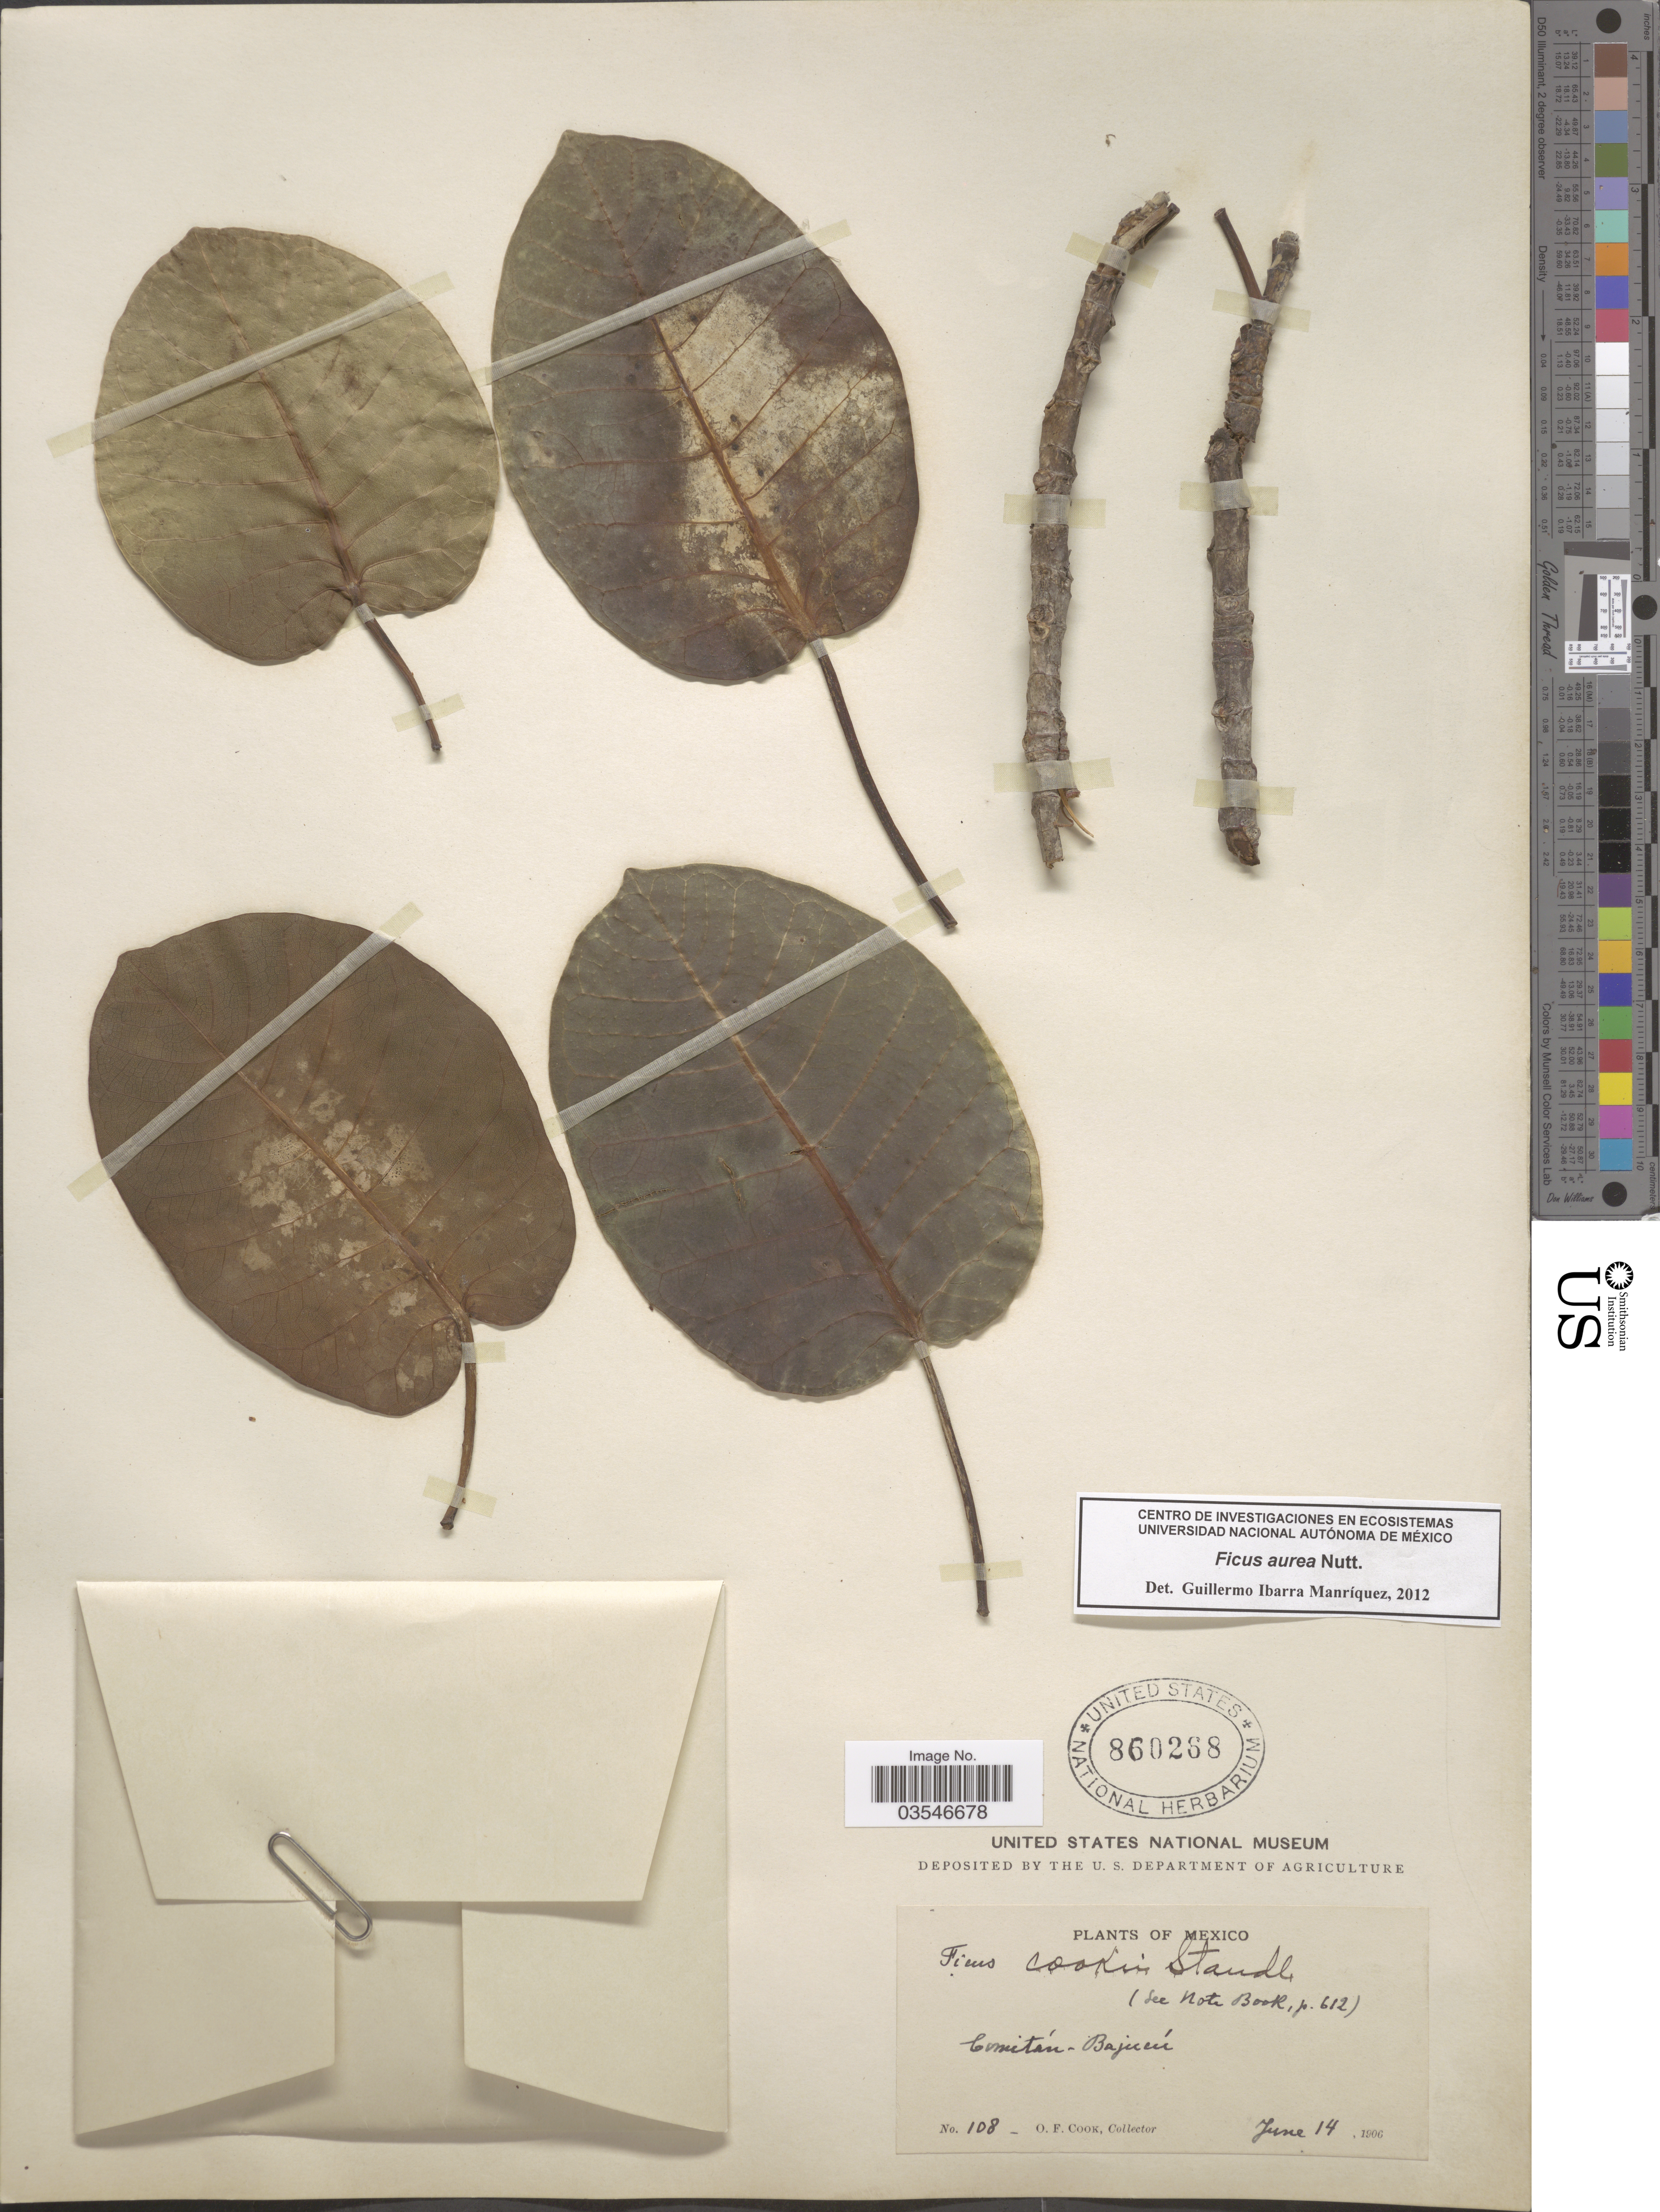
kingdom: Plantae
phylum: Tracheophyta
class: Magnoliopsida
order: Rosales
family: Moraceae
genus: Ficus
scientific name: Ficus aurea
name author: Nutt.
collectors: O. F. Cook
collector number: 108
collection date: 1906-06-14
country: Mexico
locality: Comitán - Bajneú [interpreted].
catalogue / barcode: US 860268